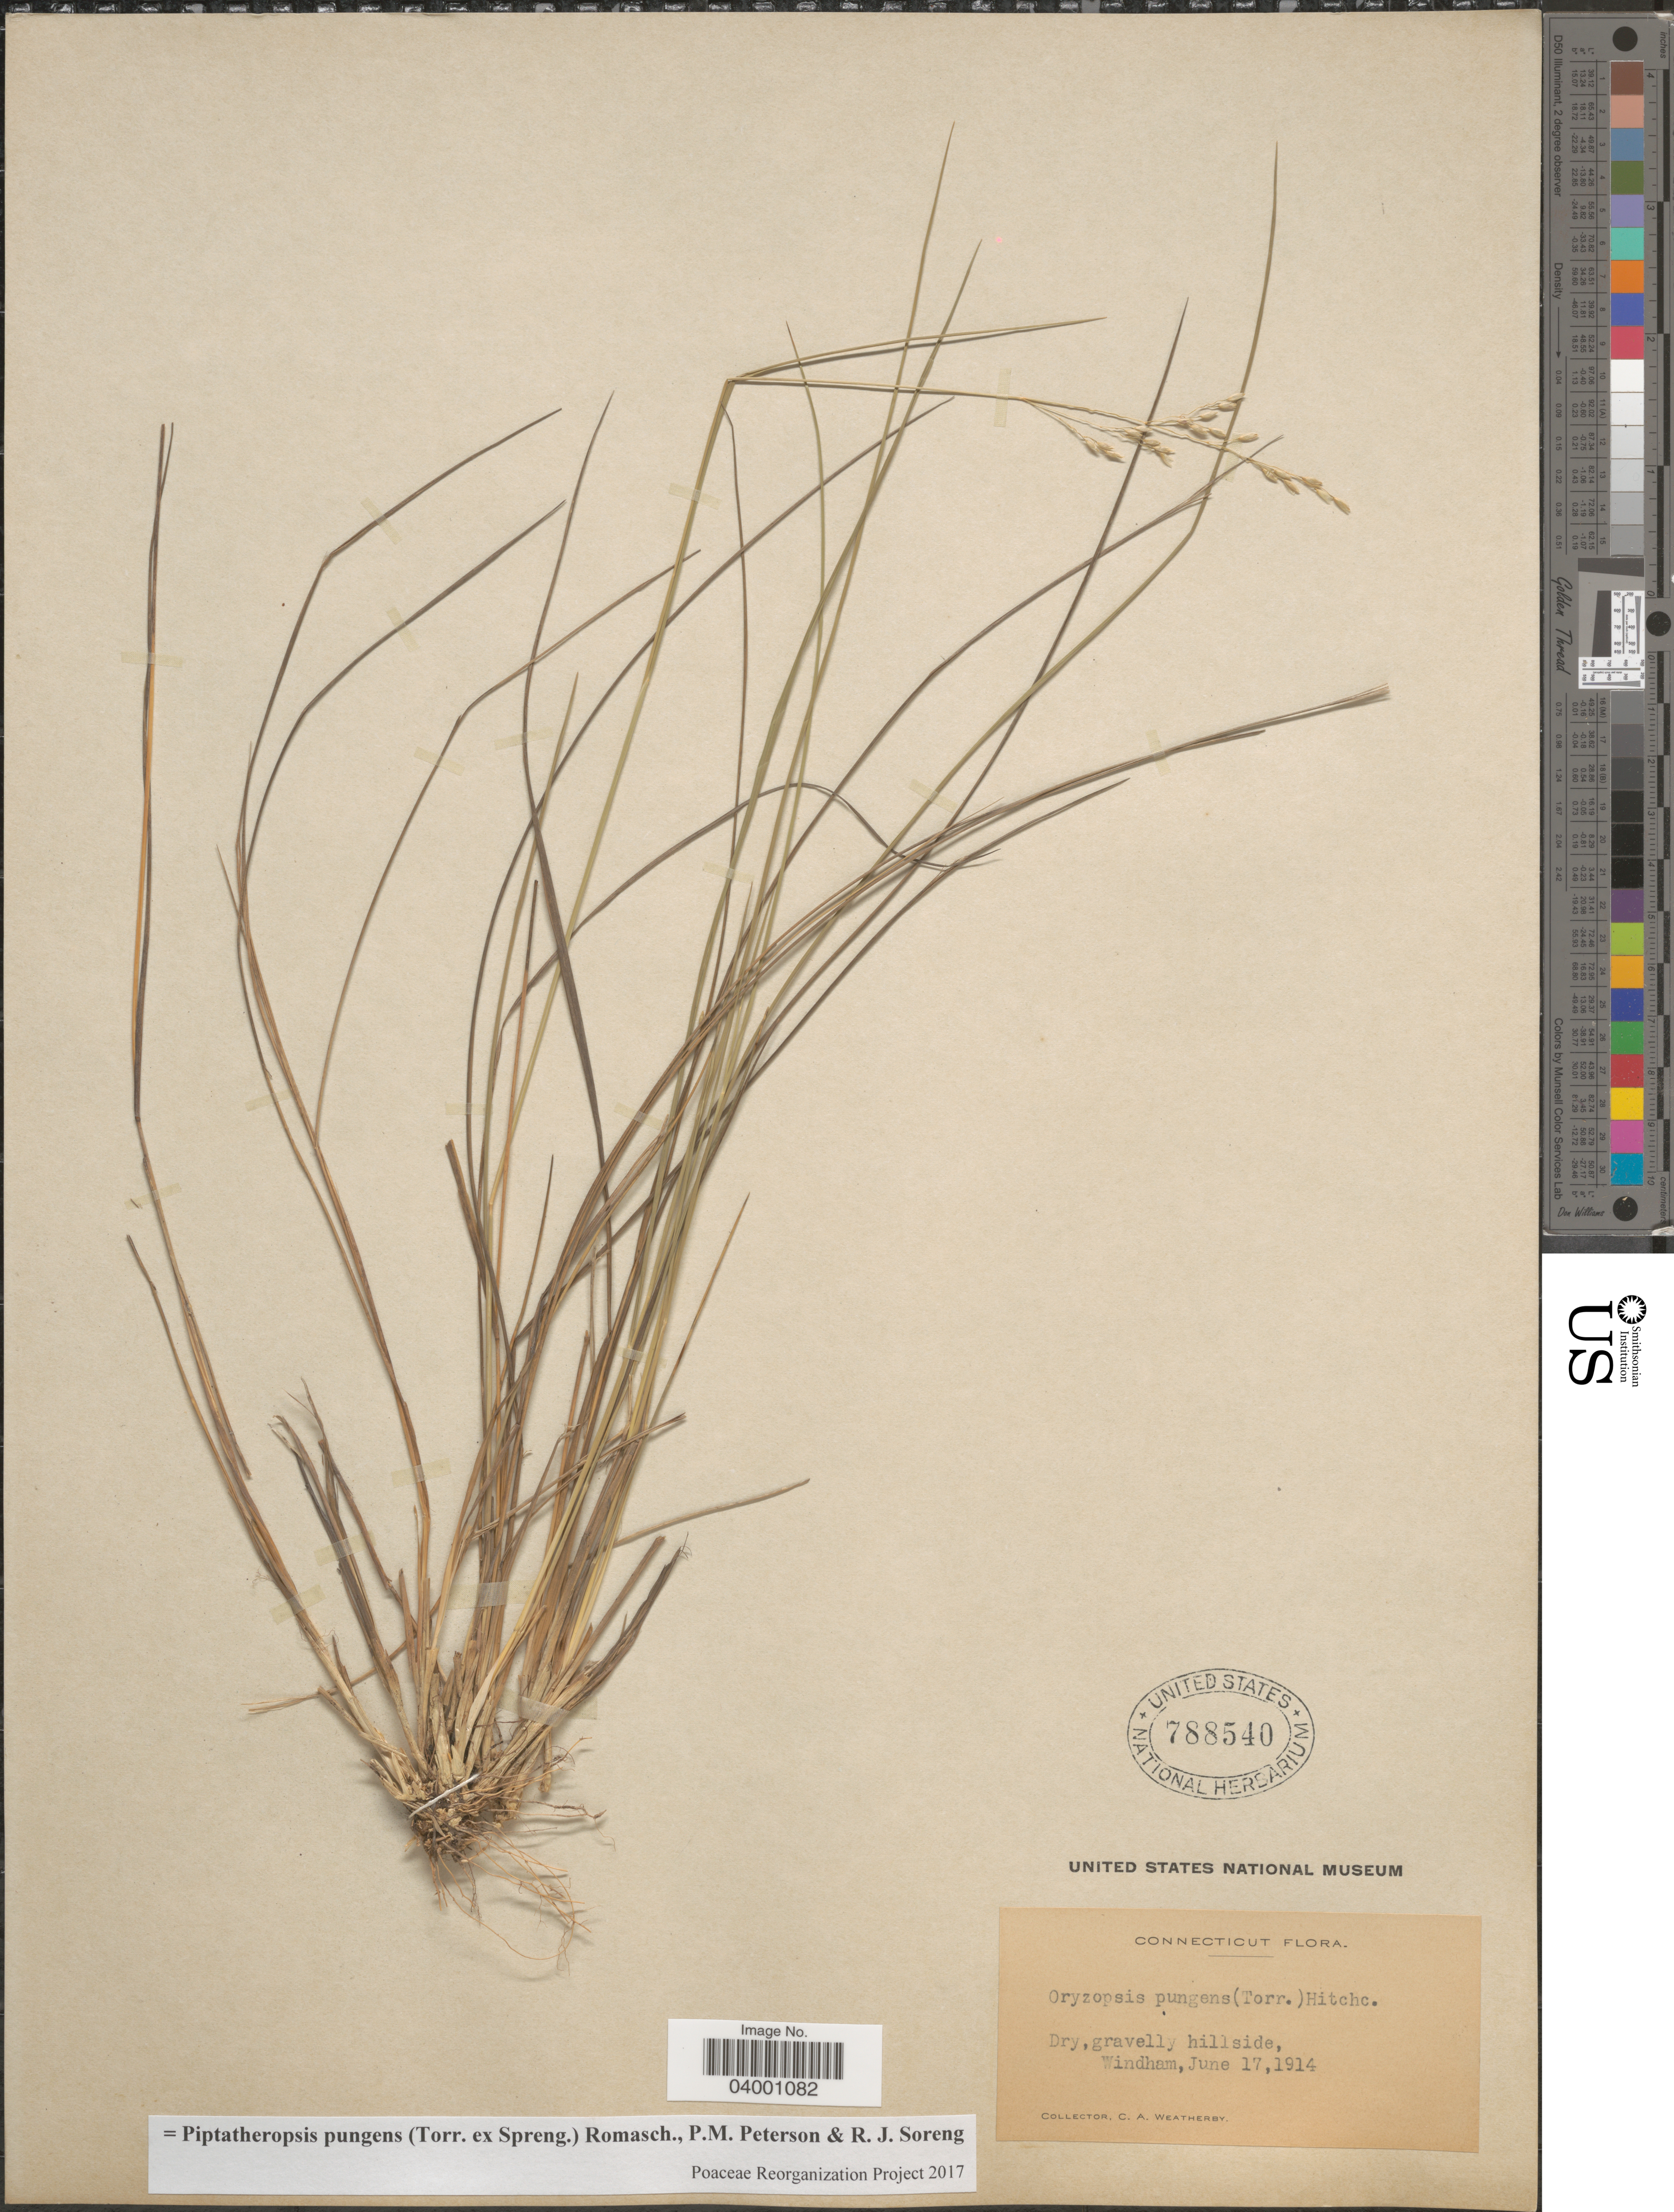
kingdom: Plantae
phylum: Tracheophyta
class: Liliopsida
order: Poales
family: Poaceae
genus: Piptatheropsis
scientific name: Piptatheropsis pungens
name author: (Torr. ex Spreng.) Romasch. et al.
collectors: C. A. Weatherby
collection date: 1914-06-17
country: United States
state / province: Connecticut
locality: Windham.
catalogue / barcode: US 788540